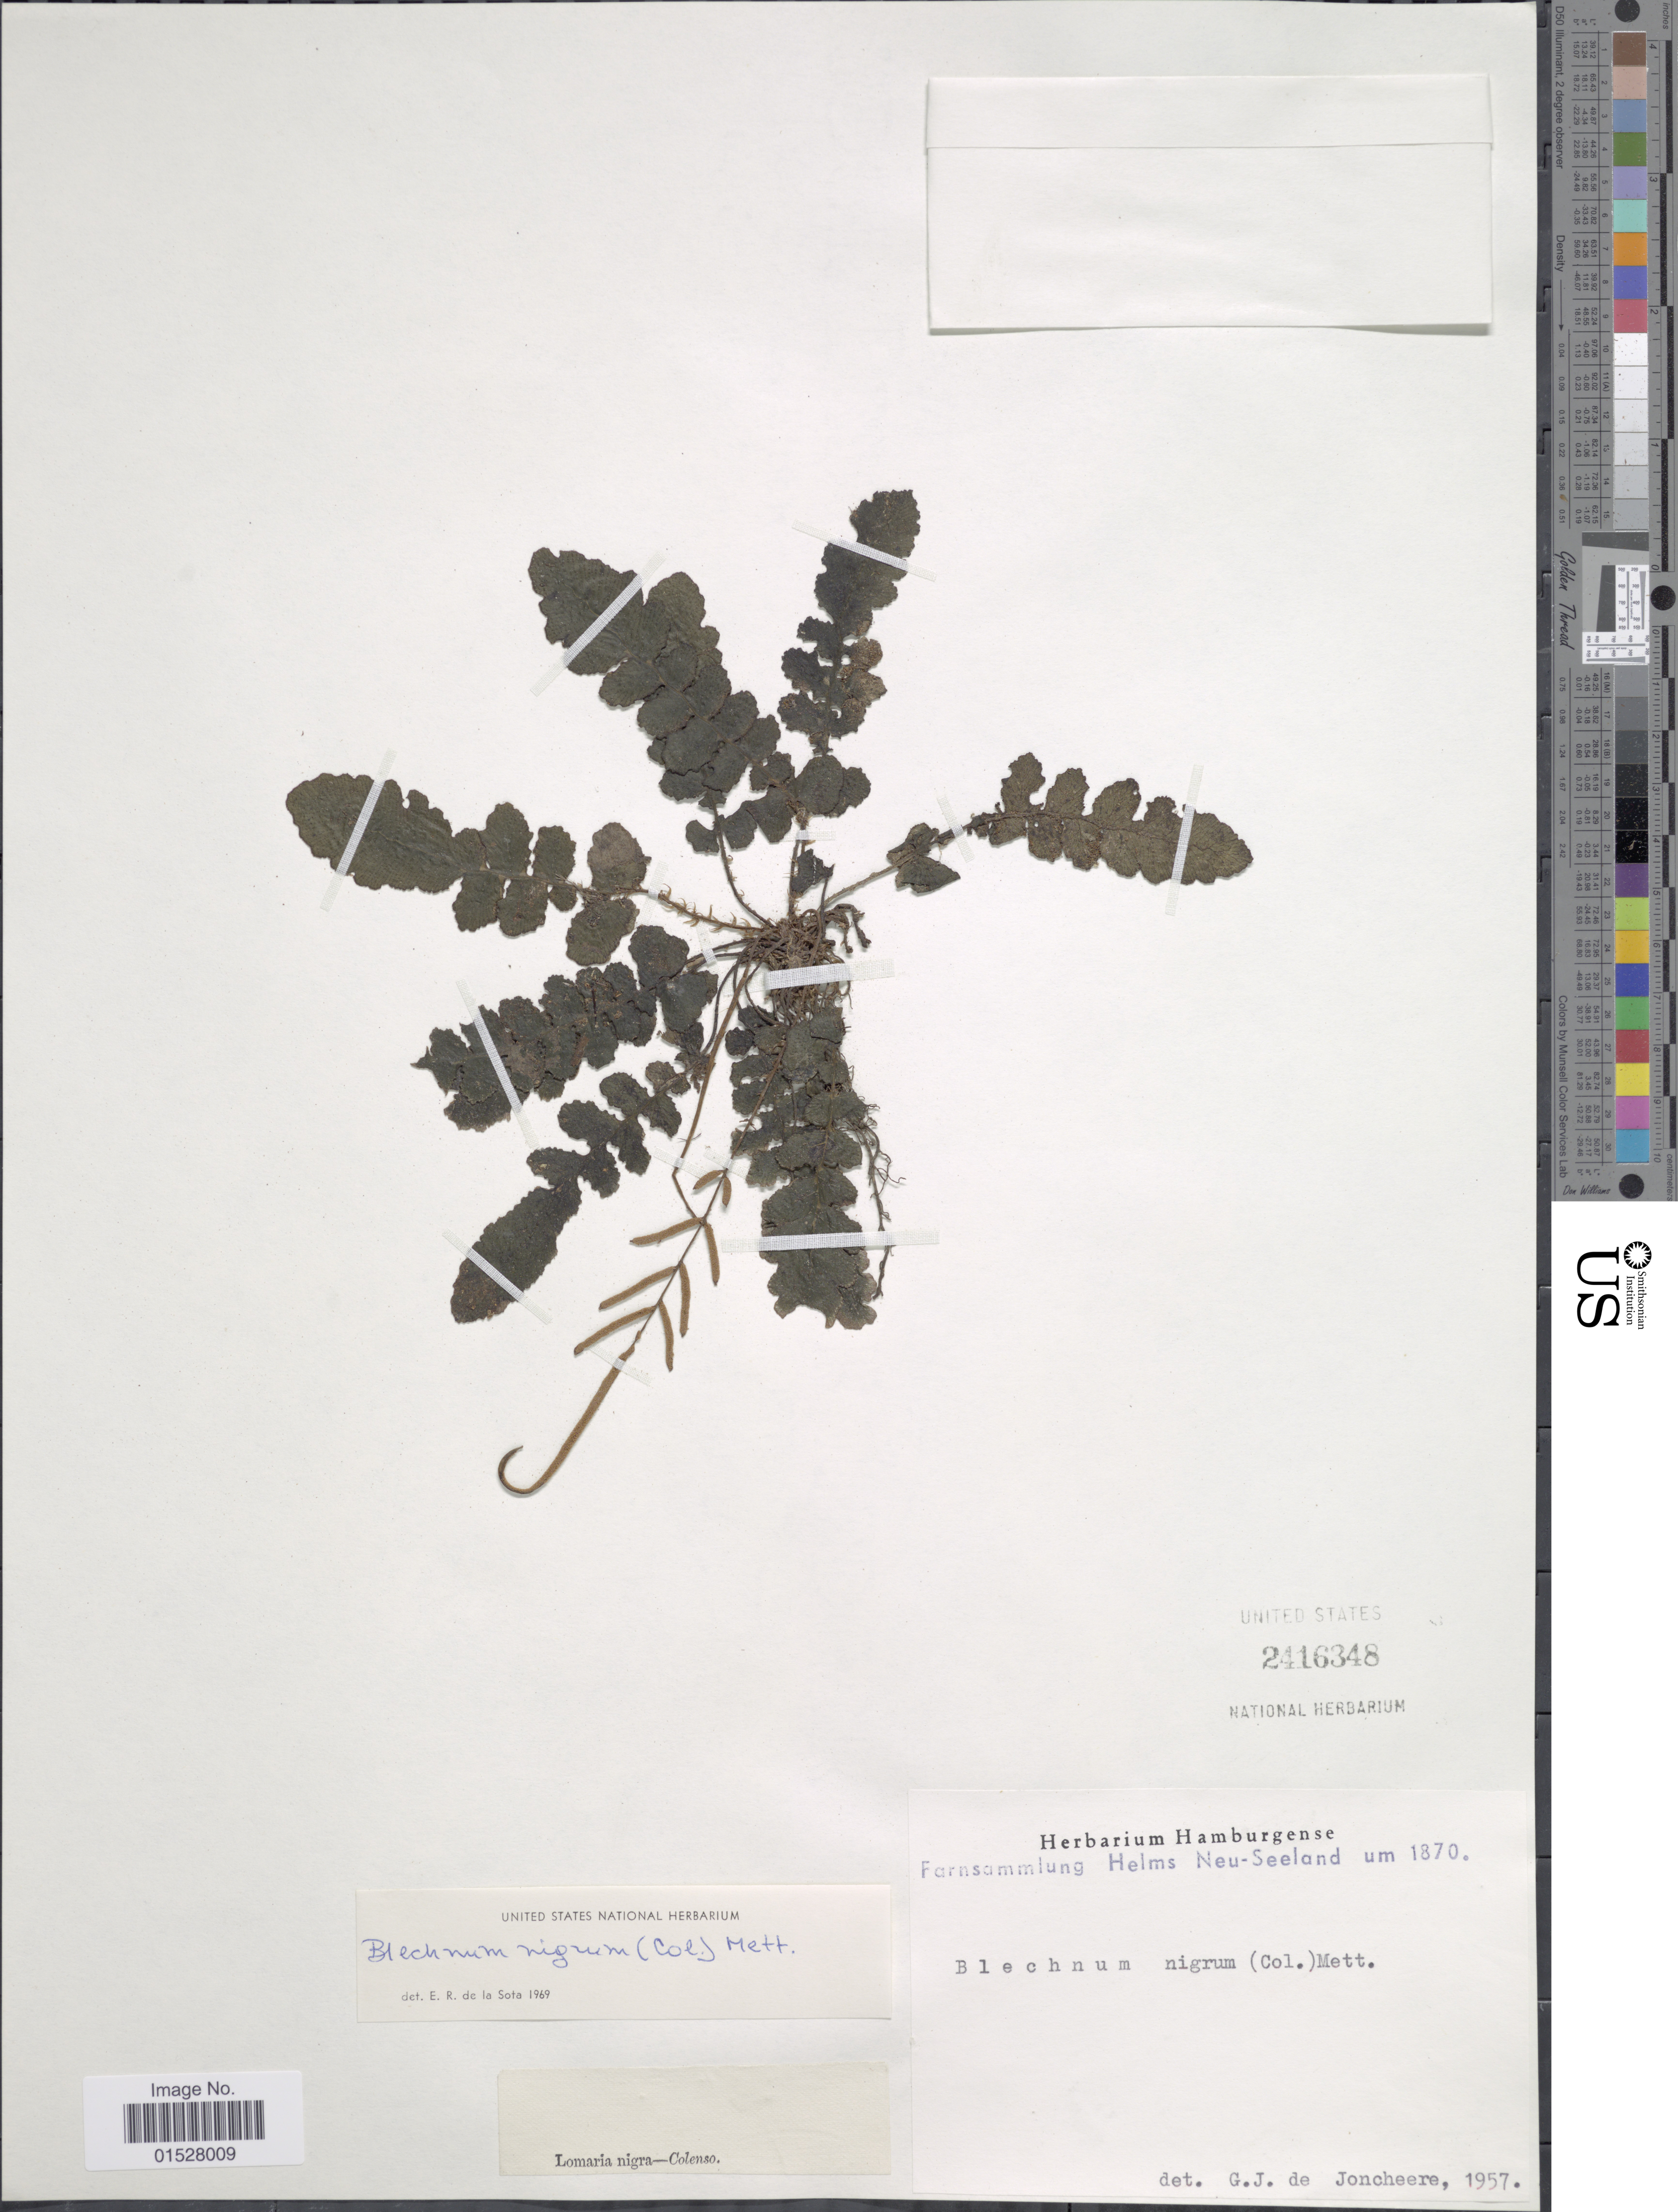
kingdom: Plantae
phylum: Tracheophyta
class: Polypodiopsida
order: Polypodiales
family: Blechnaceae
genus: Cranfillia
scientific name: Cranfillia nigra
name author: (Colenso) Gasper & V.A.O. Dittrich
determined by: Vazquez, R.; Molino, S.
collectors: Helms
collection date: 1870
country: New Zealand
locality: Farnsammlung.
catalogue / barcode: US 2416348